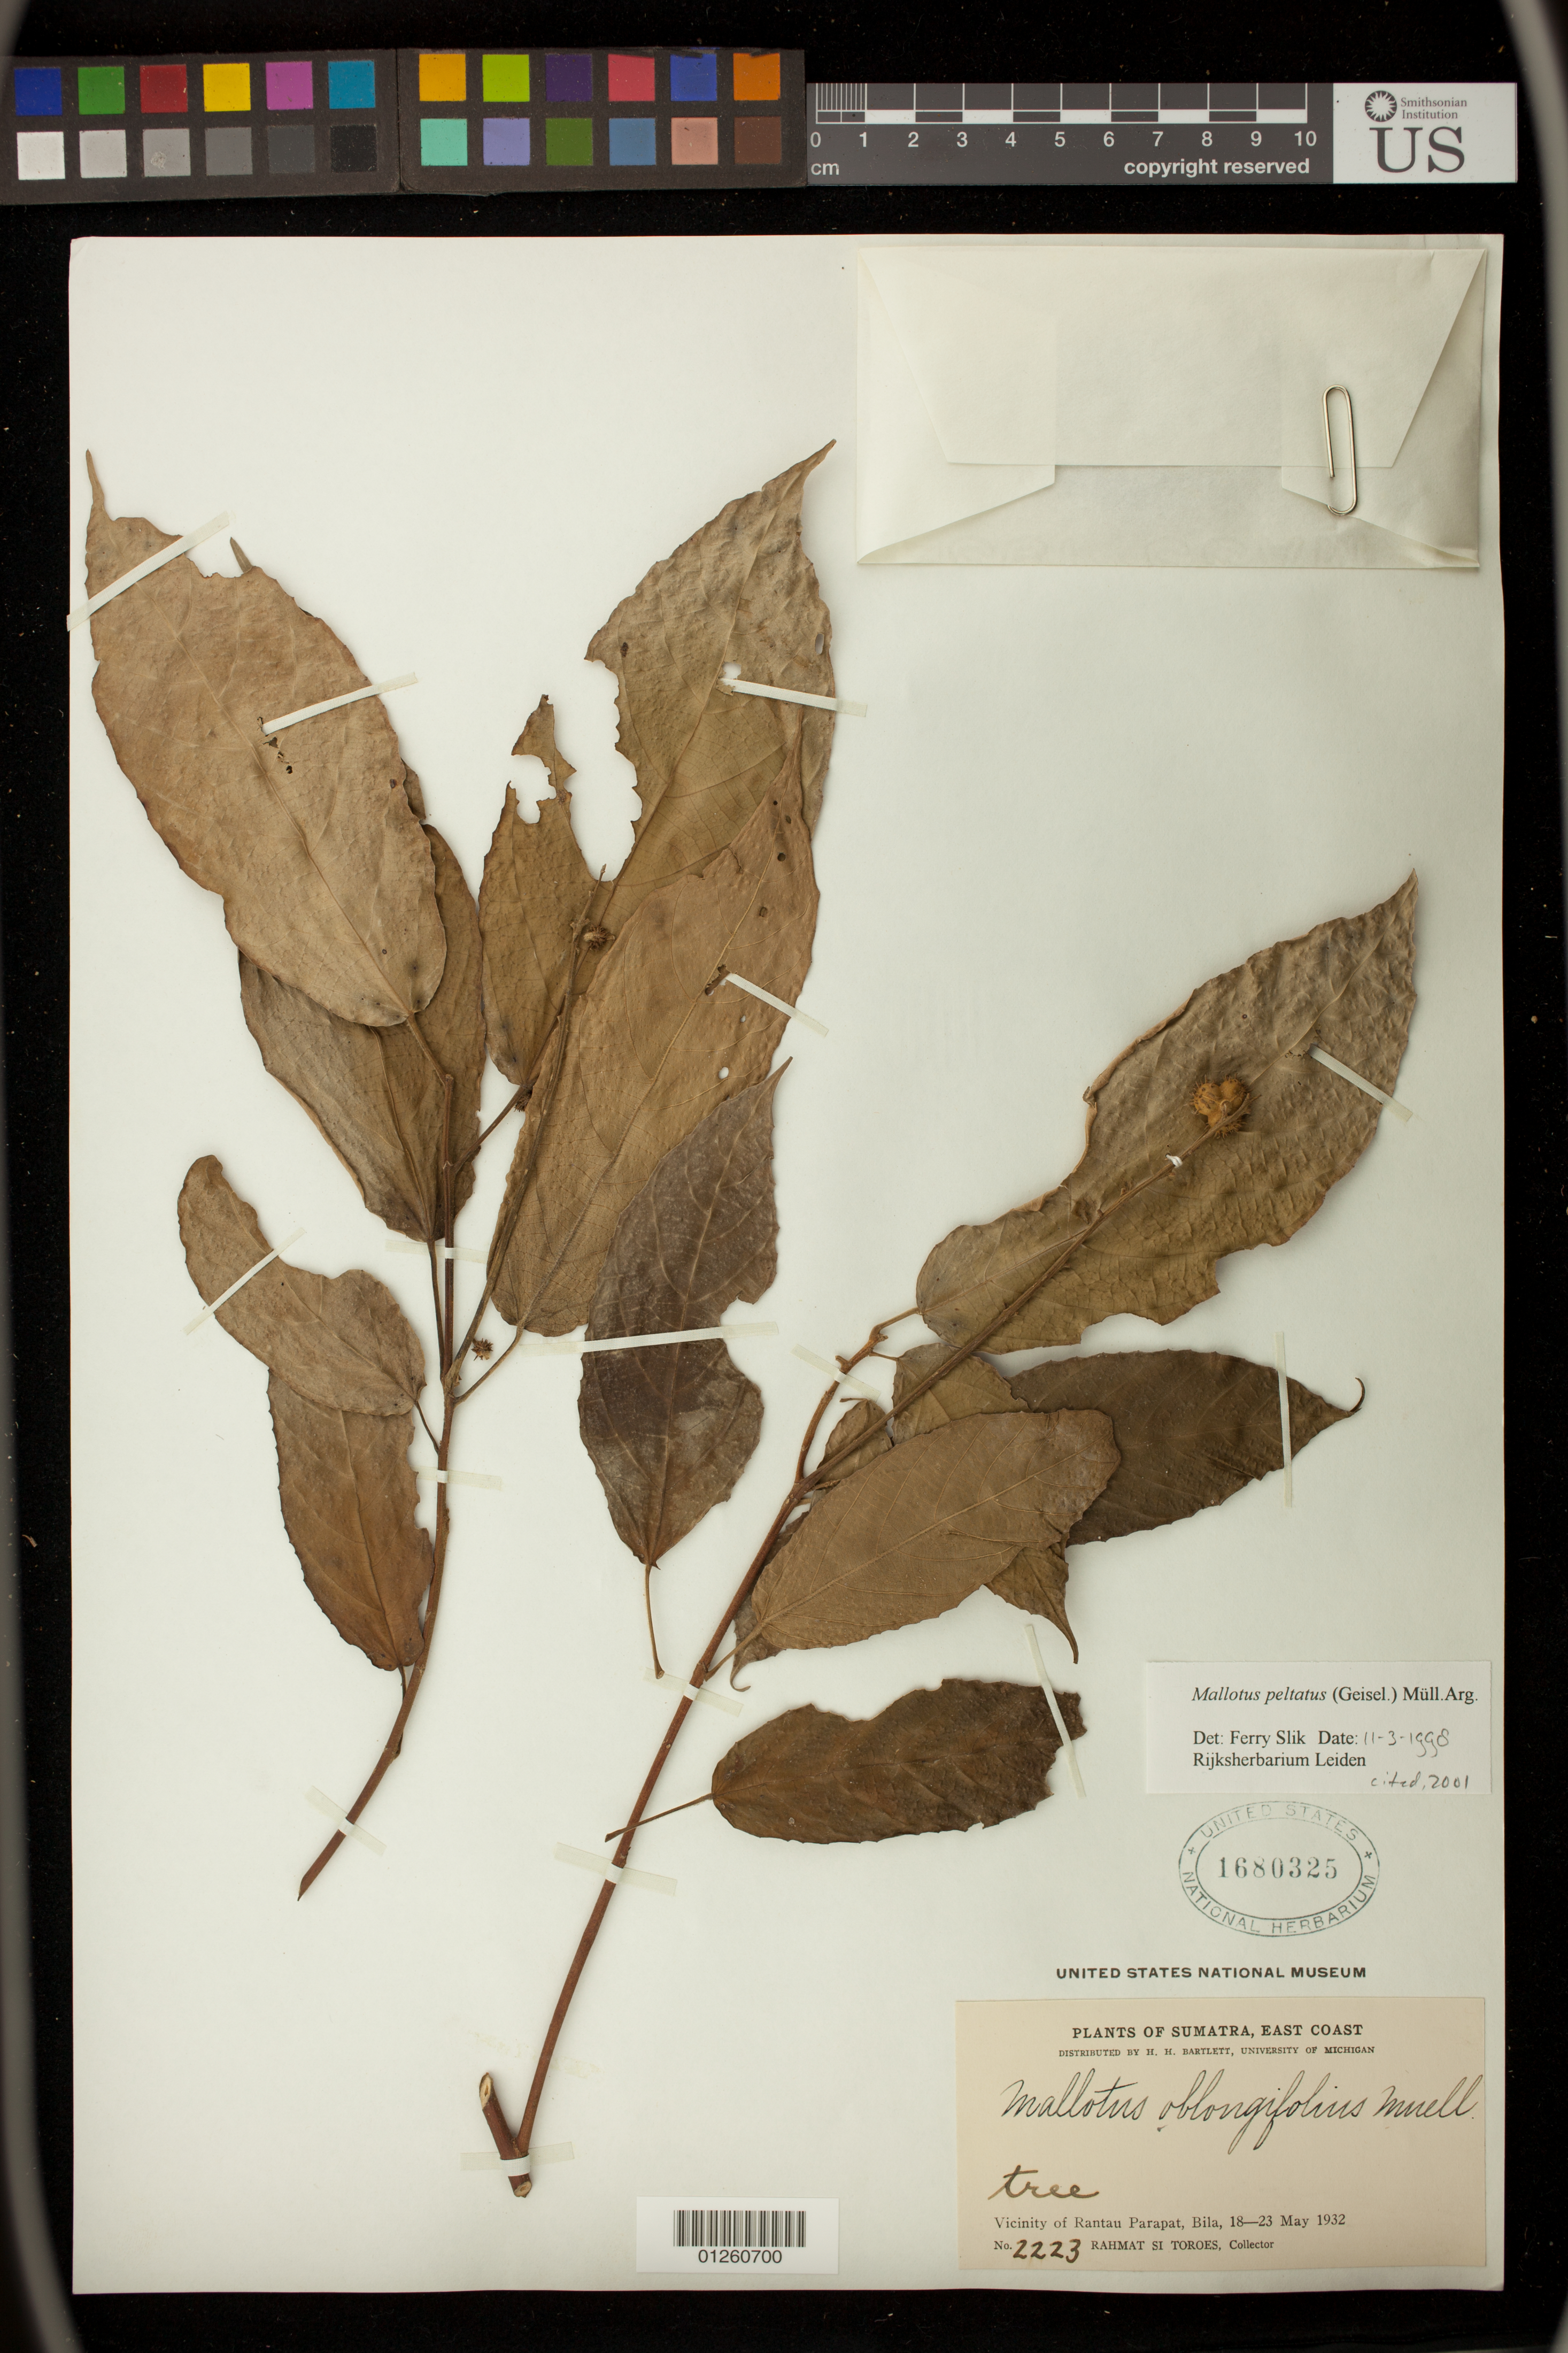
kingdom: Plantae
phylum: Tracheophyta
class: Magnoliopsida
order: Malpighiales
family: Euphorbiaceae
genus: Mallotus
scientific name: Mallotus peltatus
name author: (Geiseler) Müll. Arg.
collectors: Rahmat Si Boeea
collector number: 2223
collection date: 1932-05-18/1932-05-23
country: Indonesia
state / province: Sumatra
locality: Vicinity of Rantau Parapat, Bila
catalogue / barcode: US 1680325